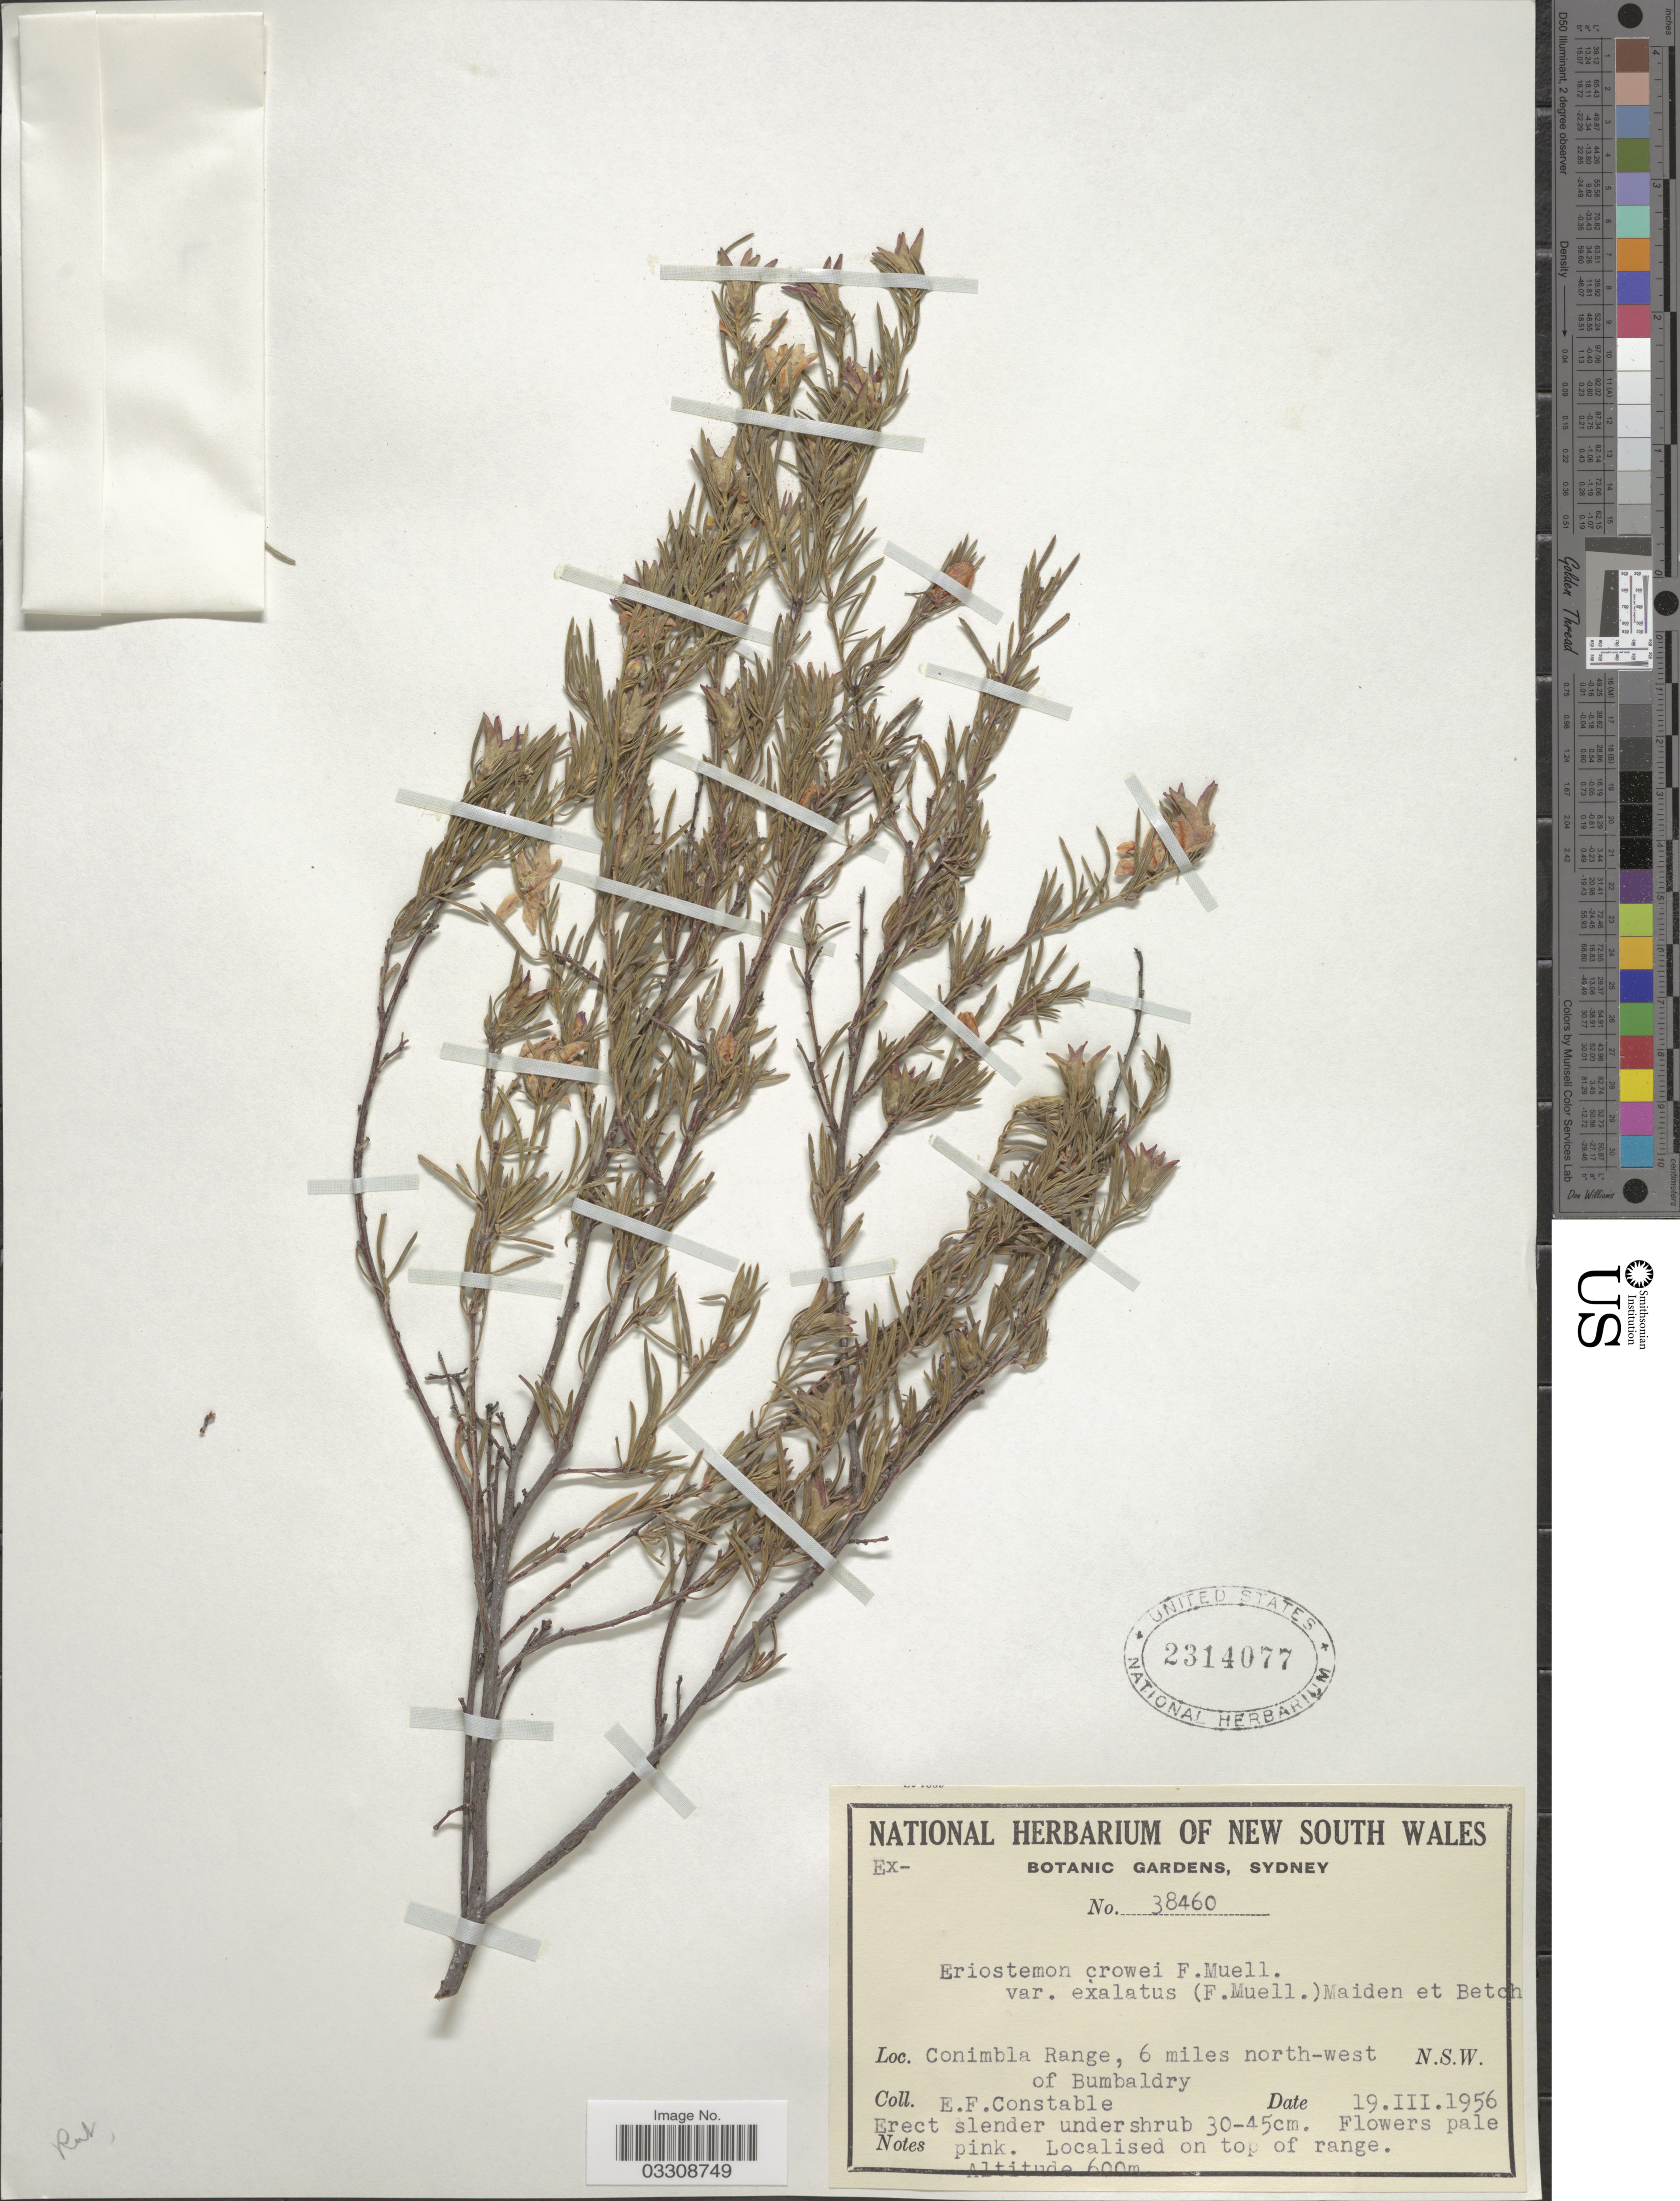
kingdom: Plantae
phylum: Tracheophyta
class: Magnoliopsida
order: Sapindales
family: Rutaceae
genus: Crowea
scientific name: Crowea exalata subsp. exalata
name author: F. Muell.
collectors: E. F. Constable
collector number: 38460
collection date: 1956-03-19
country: Australia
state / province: New South Wales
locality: Conimbla Range, 6 miles north-west of Bumbaldry.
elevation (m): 600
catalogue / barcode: US 2314077